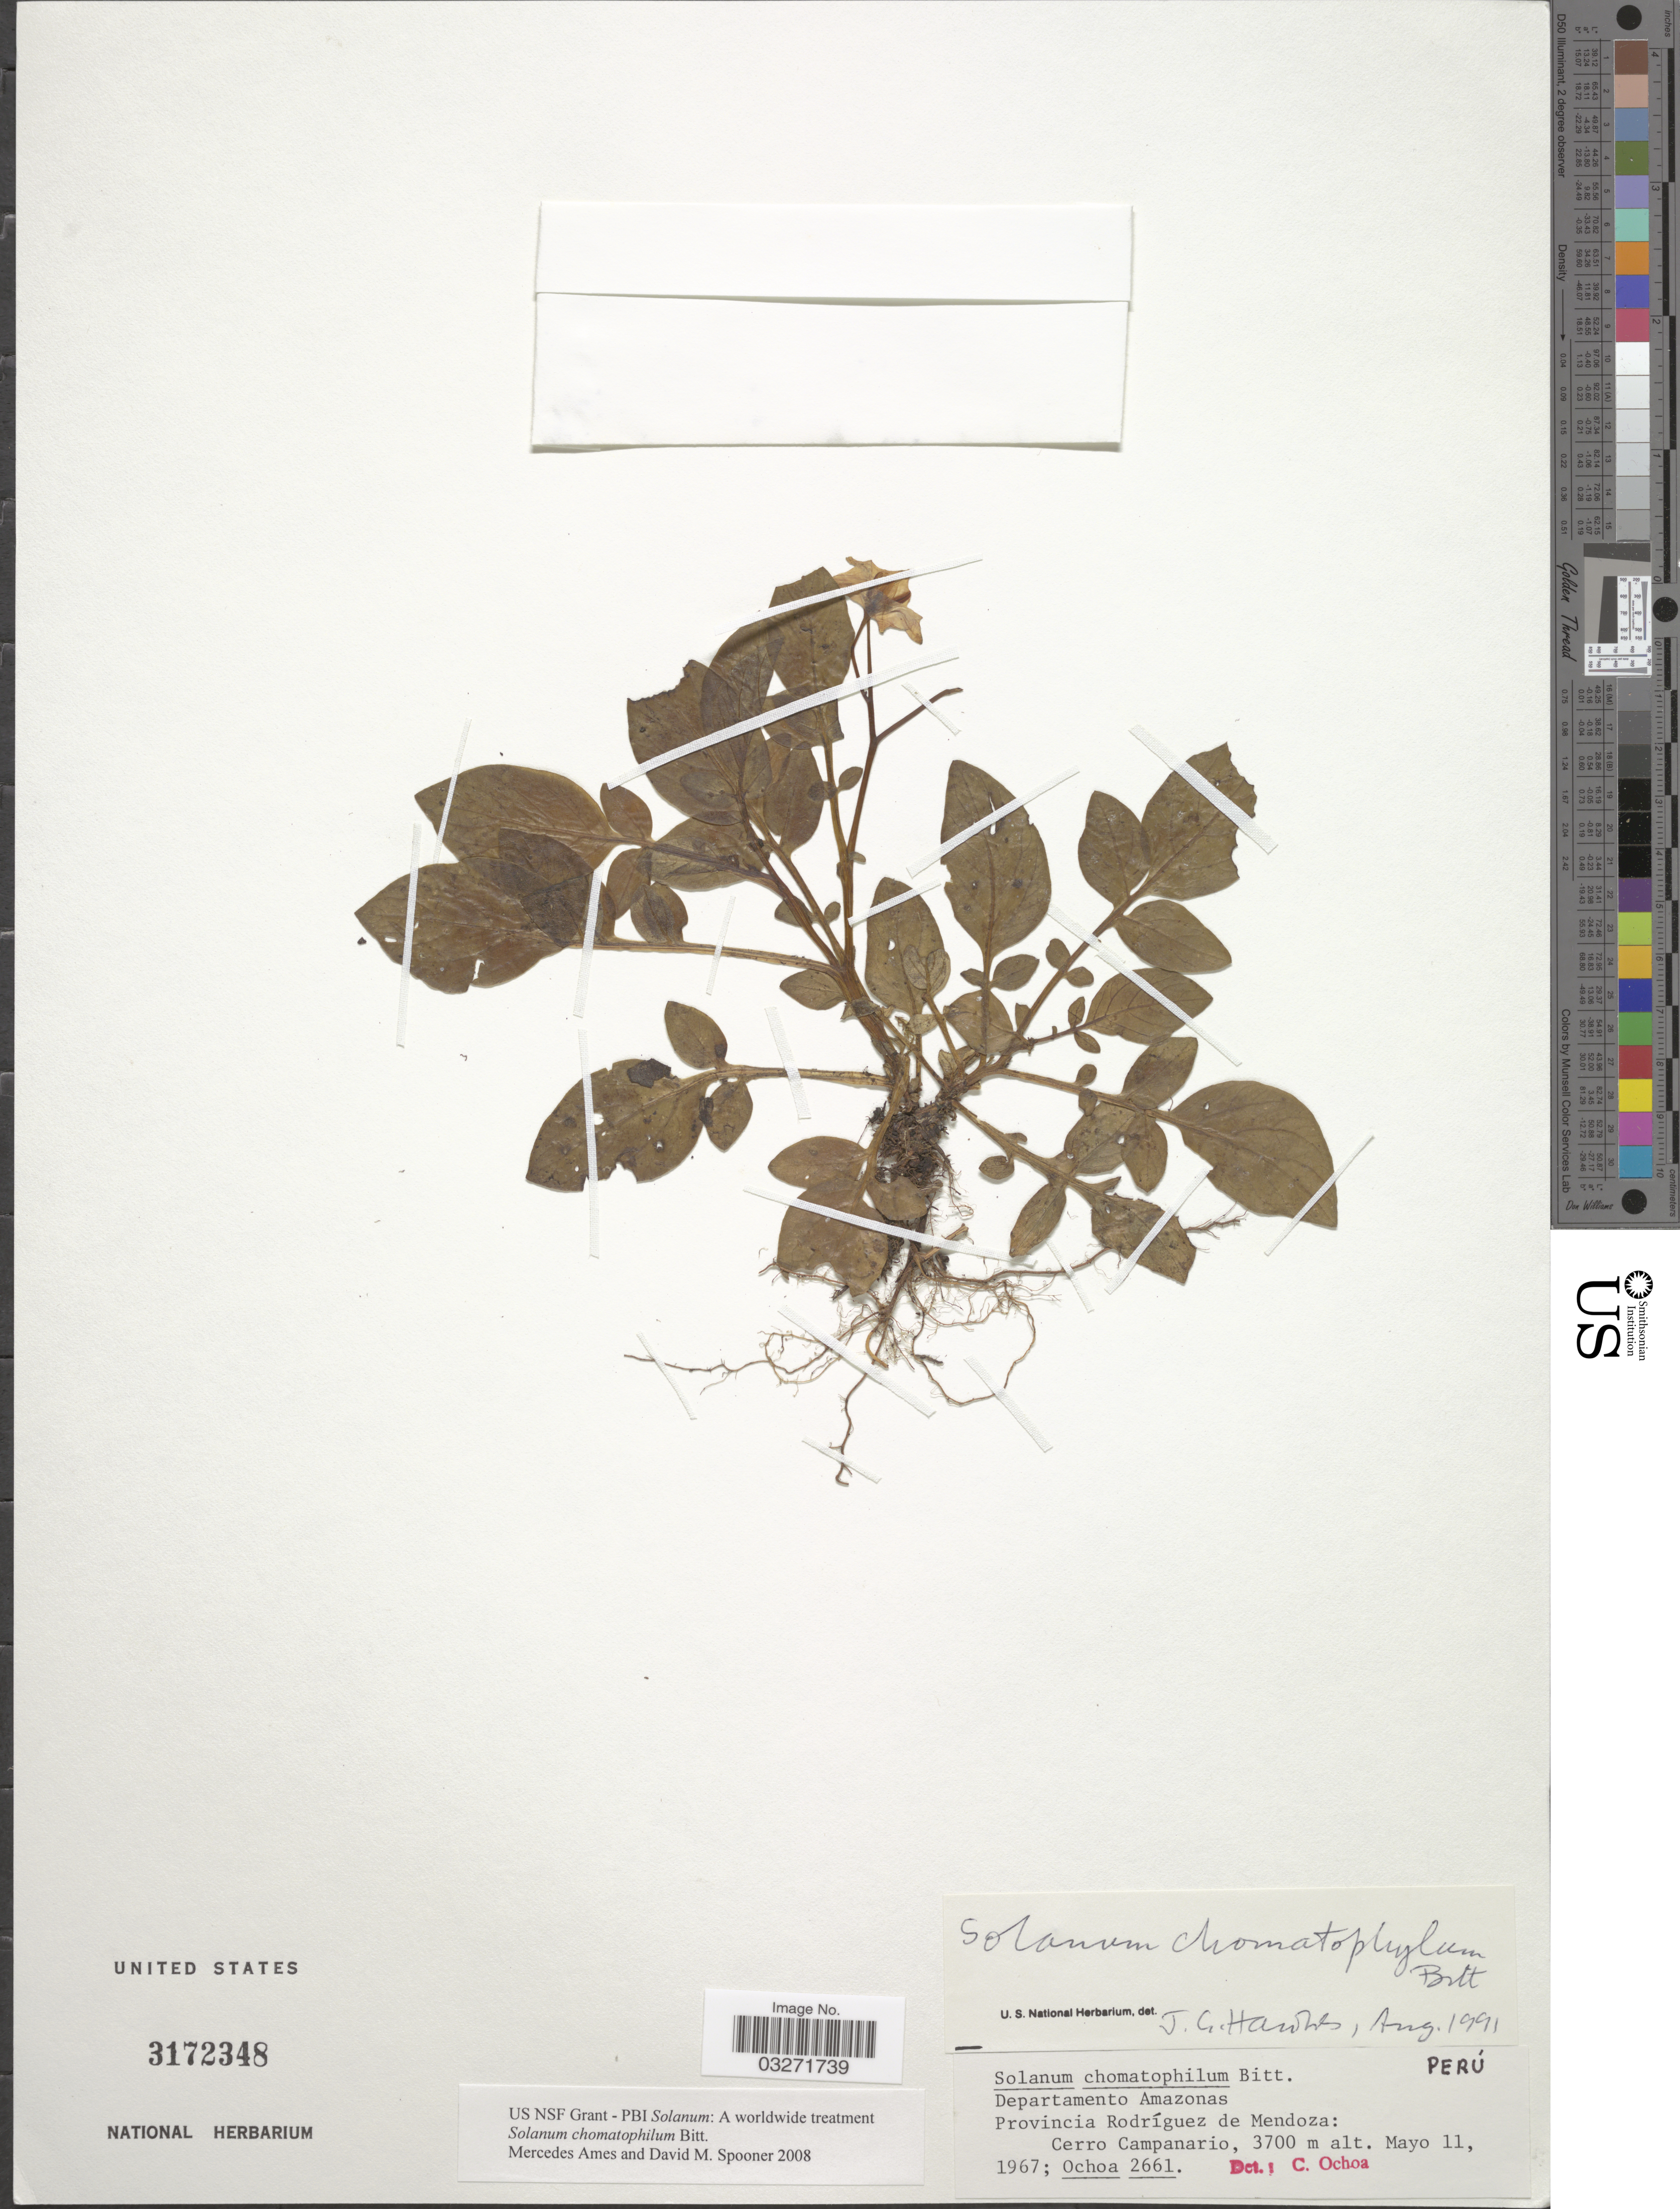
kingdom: Plantae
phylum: Tracheophyta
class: Magnoliopsida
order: Solanales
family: Solanaceae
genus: Solanum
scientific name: Solanum chomatophilum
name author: Bitter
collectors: -. Ochoa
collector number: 2661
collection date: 1967-05-11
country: Peru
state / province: Amazonas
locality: Departamento Amazonas. Provincia Rodríguez de Mendoza: Cerro Campanario.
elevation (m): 3700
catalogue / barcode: US 3172348